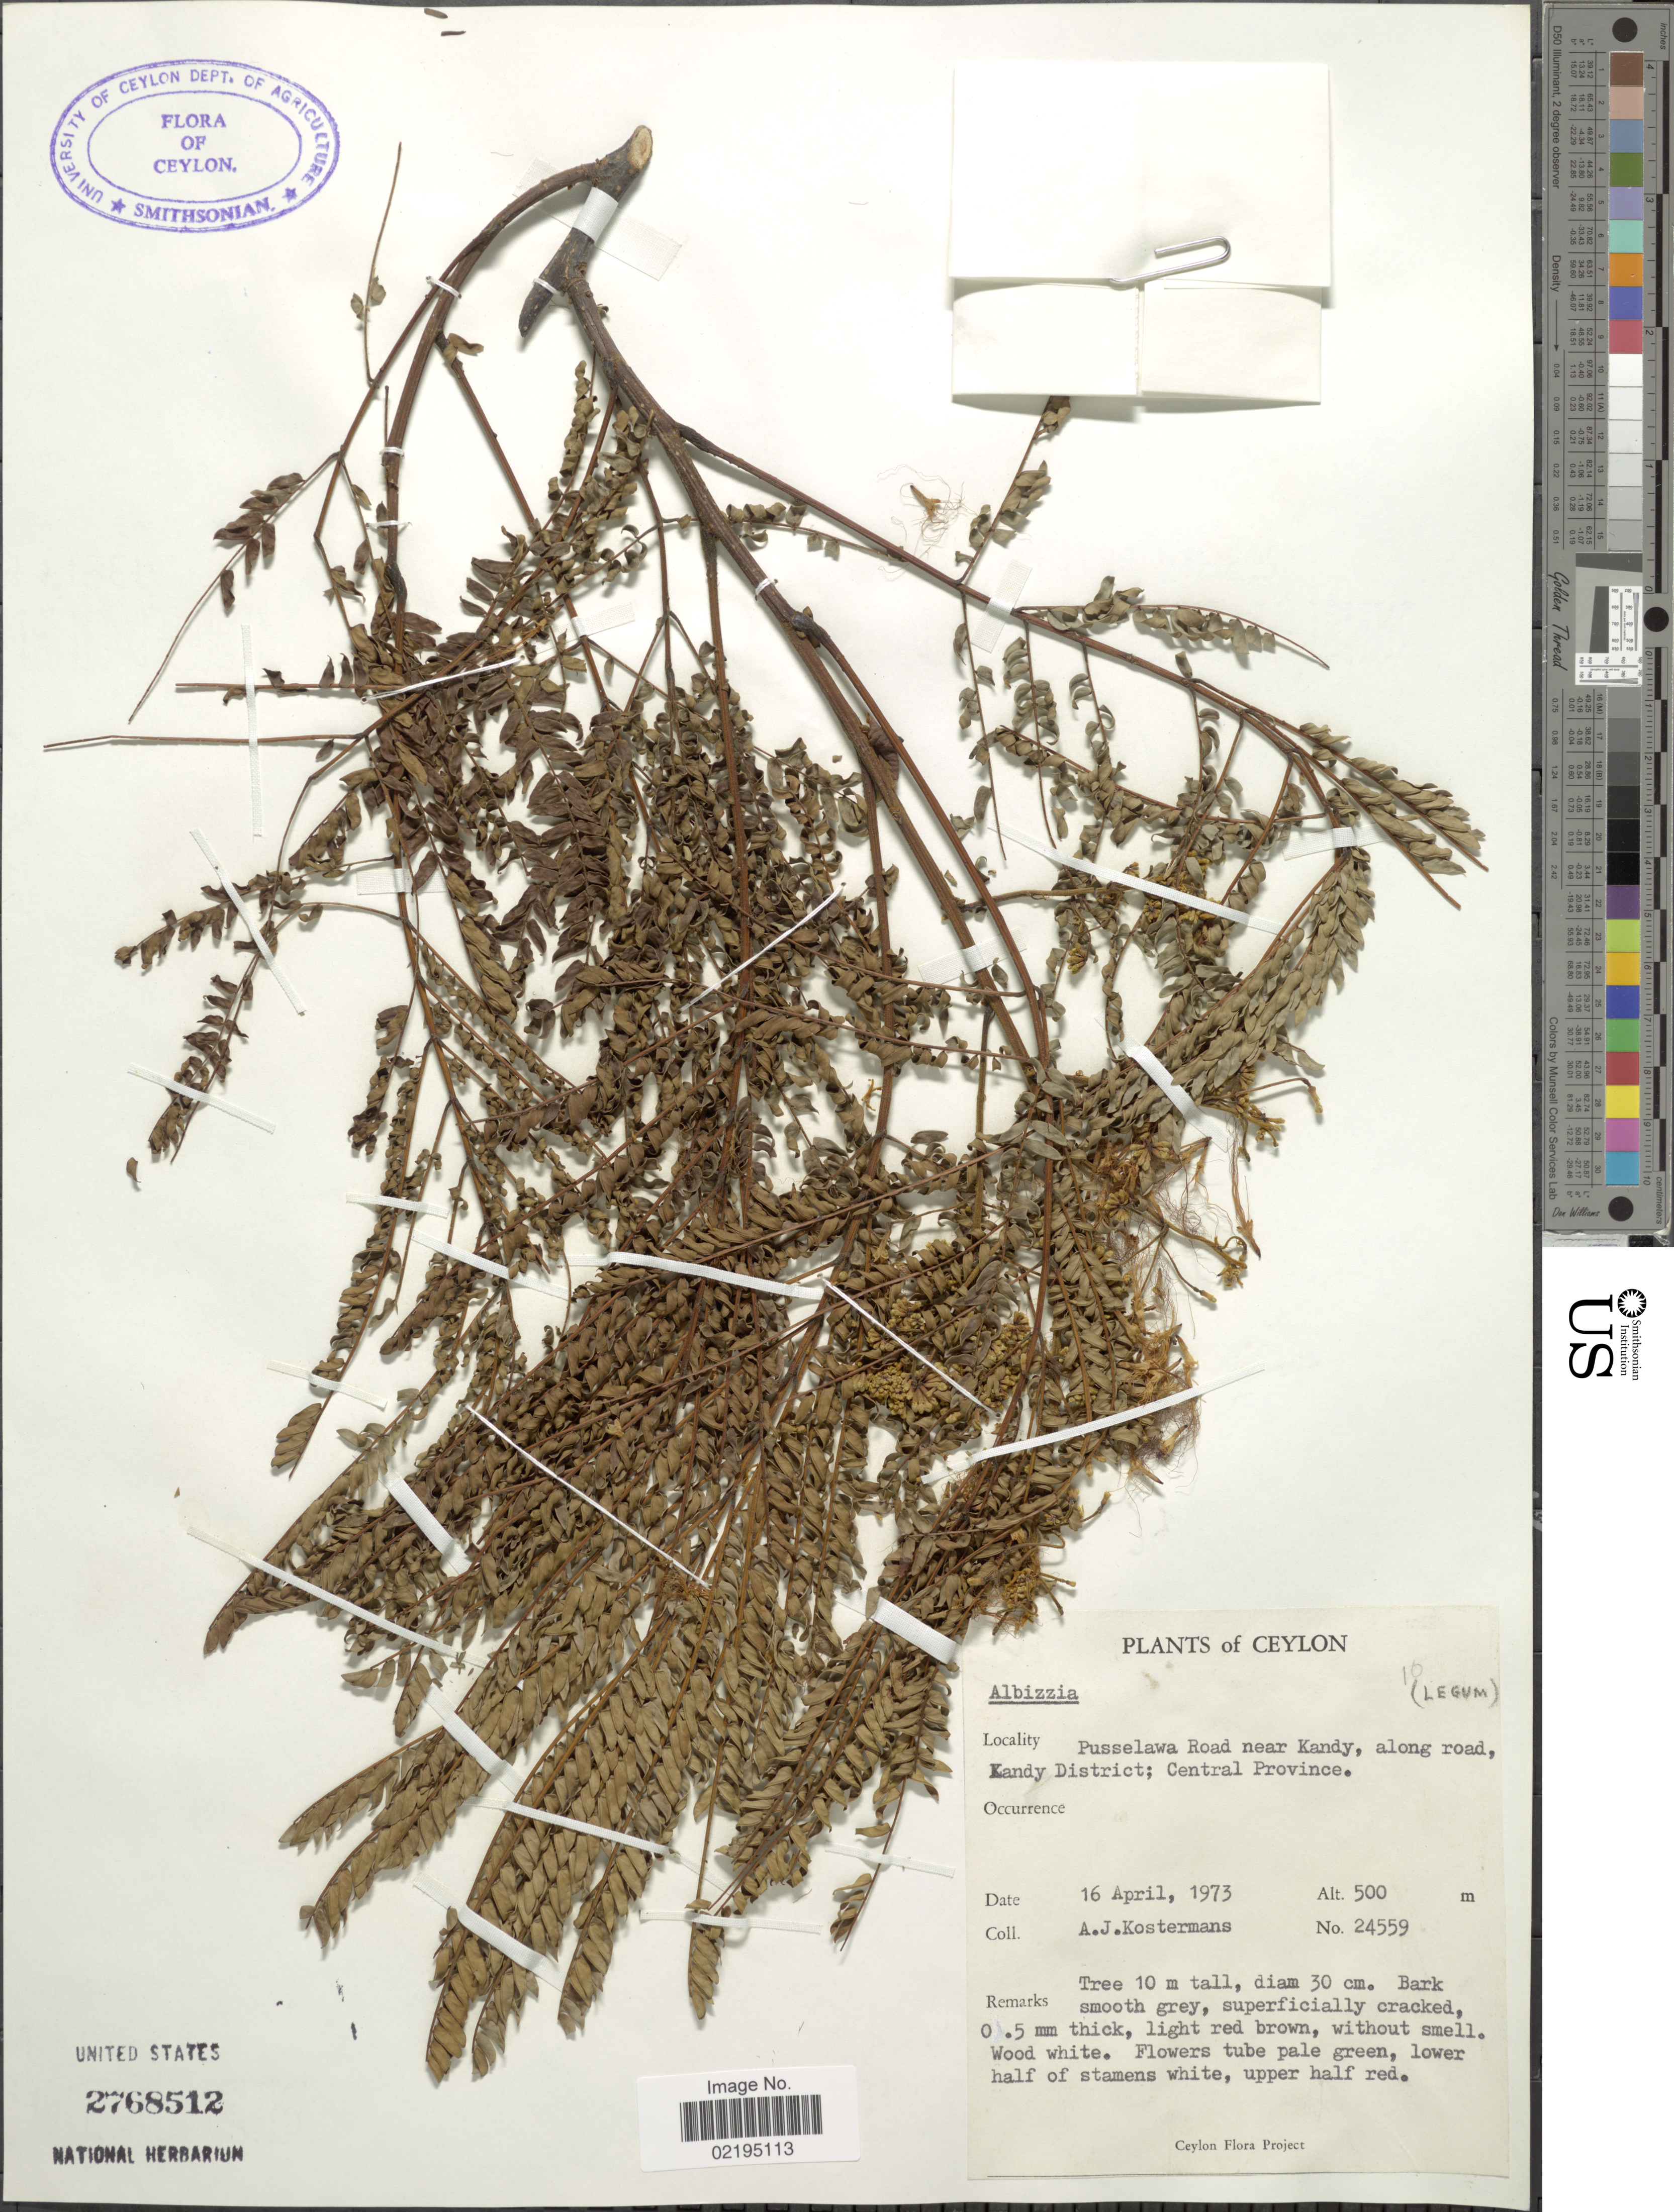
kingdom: Plantae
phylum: Tracheophyta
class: Magnoliopsida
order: Fabales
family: Fabaceae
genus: Albizia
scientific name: Albizia sp.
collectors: A. J. G. Kostermans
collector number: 24559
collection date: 1973-04-16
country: Sri Lanka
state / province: Central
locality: Ceylon, Pusselawa Road near Kandy, along road, Kandy District.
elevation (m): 500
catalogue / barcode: US 2768512